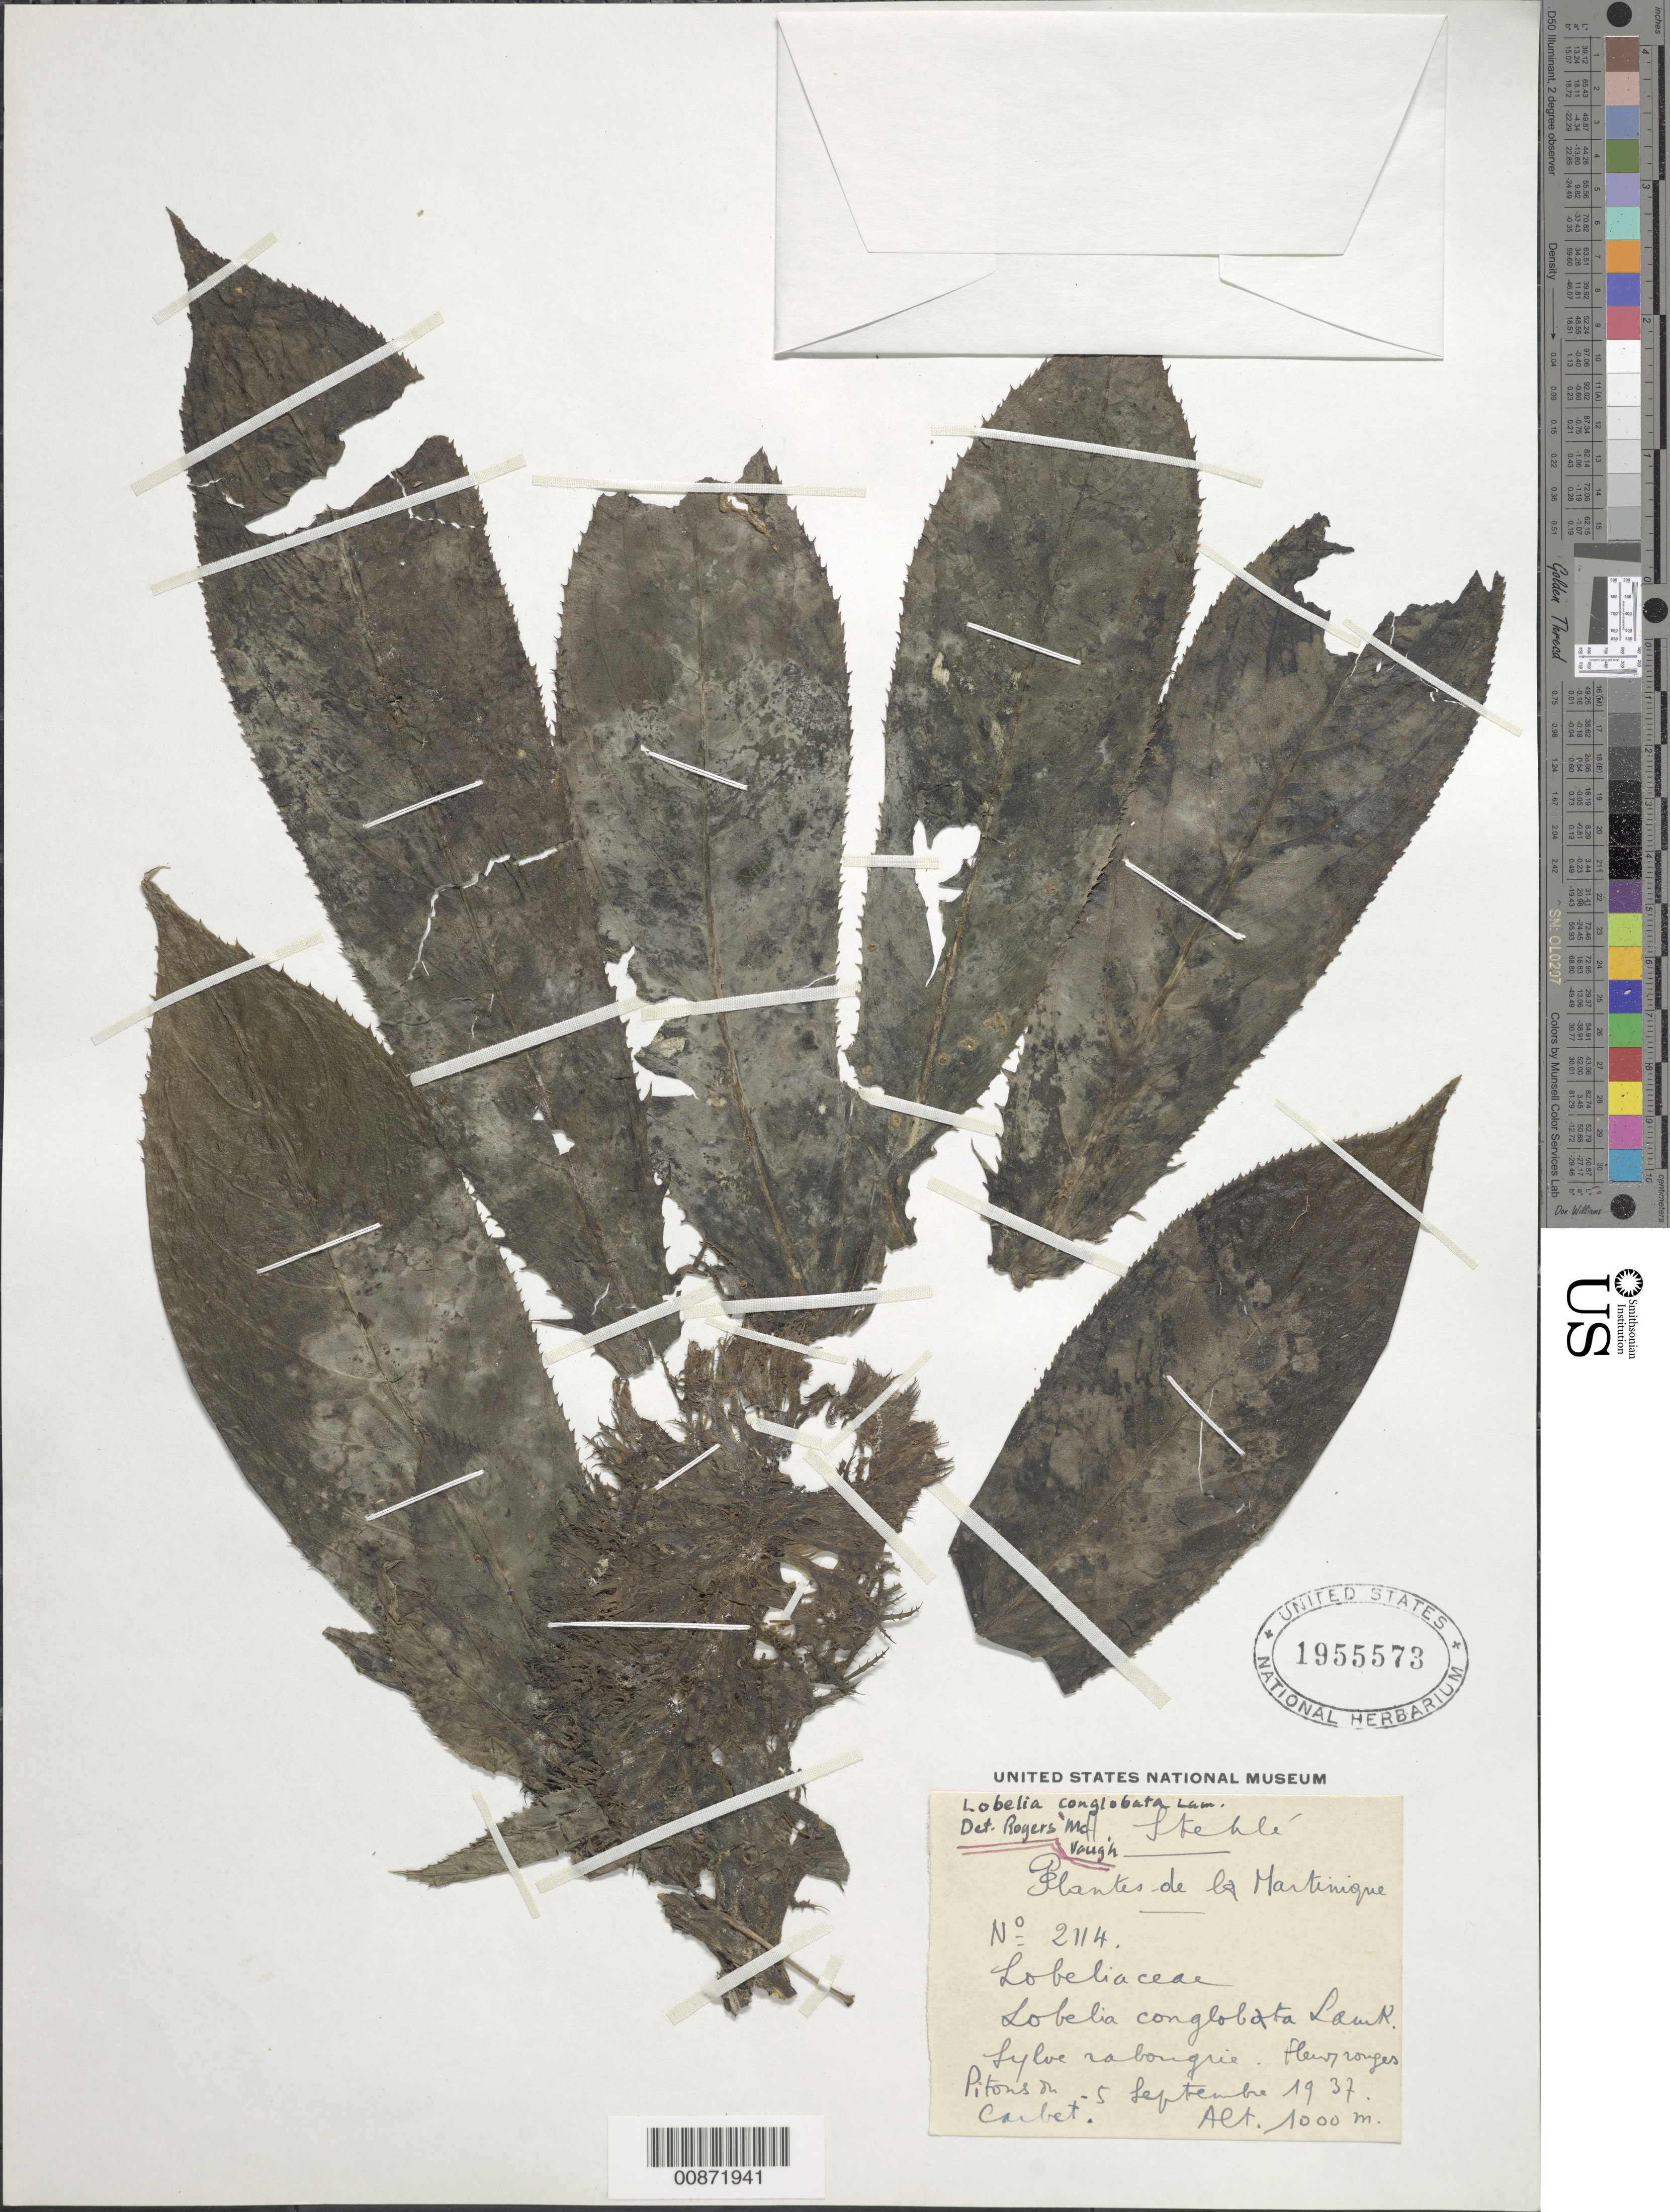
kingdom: Plantae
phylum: Tracheophyta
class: Magnoliopsida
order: Asterales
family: Campanulaceae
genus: Lobelia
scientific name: Lobelia conglobata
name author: Lam.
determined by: McVaugh, R.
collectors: H. Stehlé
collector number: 2114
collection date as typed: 05 Sep 1937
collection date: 1937-09-05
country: Martinique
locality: Pitons du Carbet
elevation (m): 1000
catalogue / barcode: US 1955573